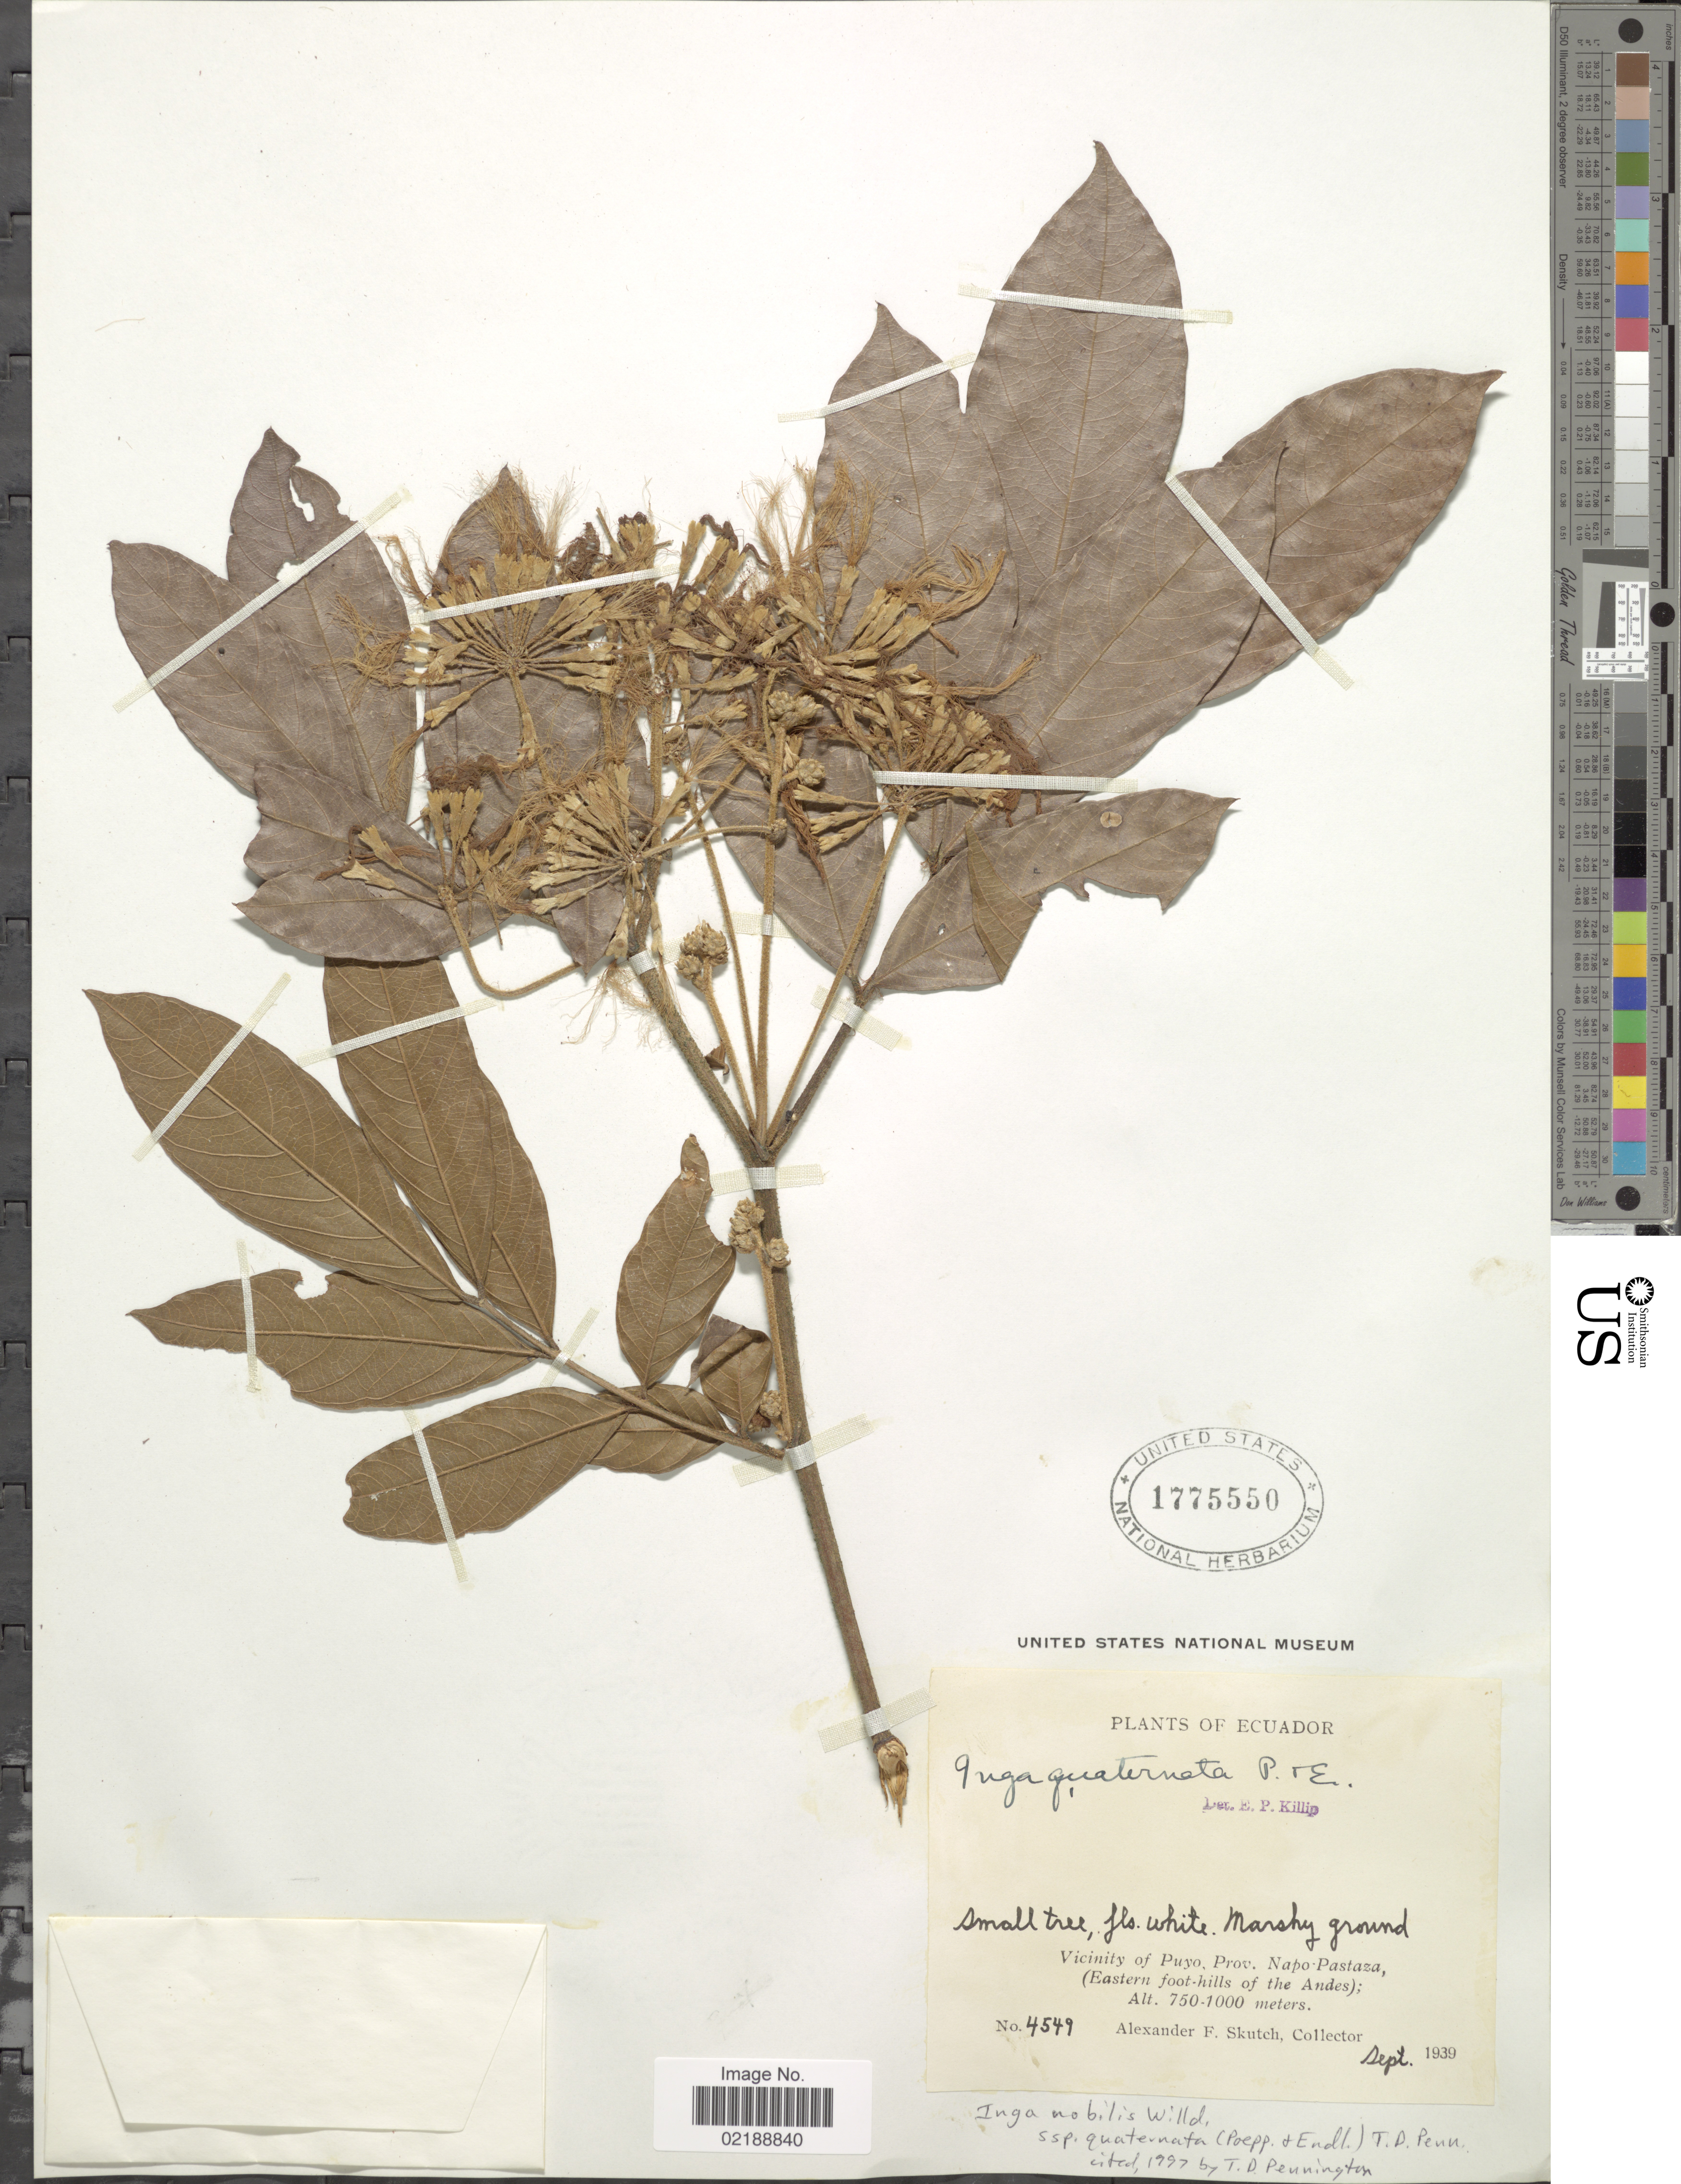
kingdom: Plantae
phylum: Tracheophyta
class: Magnoliopsida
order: Fabales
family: Fabaceae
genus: Inga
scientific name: Inga nobilis subsp. quaternata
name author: (Poepp. & Endl.) T.D. Penn.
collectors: A. F. Skutch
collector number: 4549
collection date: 1939-09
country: Ecuador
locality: Marshy ground, Vicinity of Puyo, Prov. Napo-Pastaza, (Eatsern foothills of the Andes)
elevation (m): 750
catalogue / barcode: US 1775550